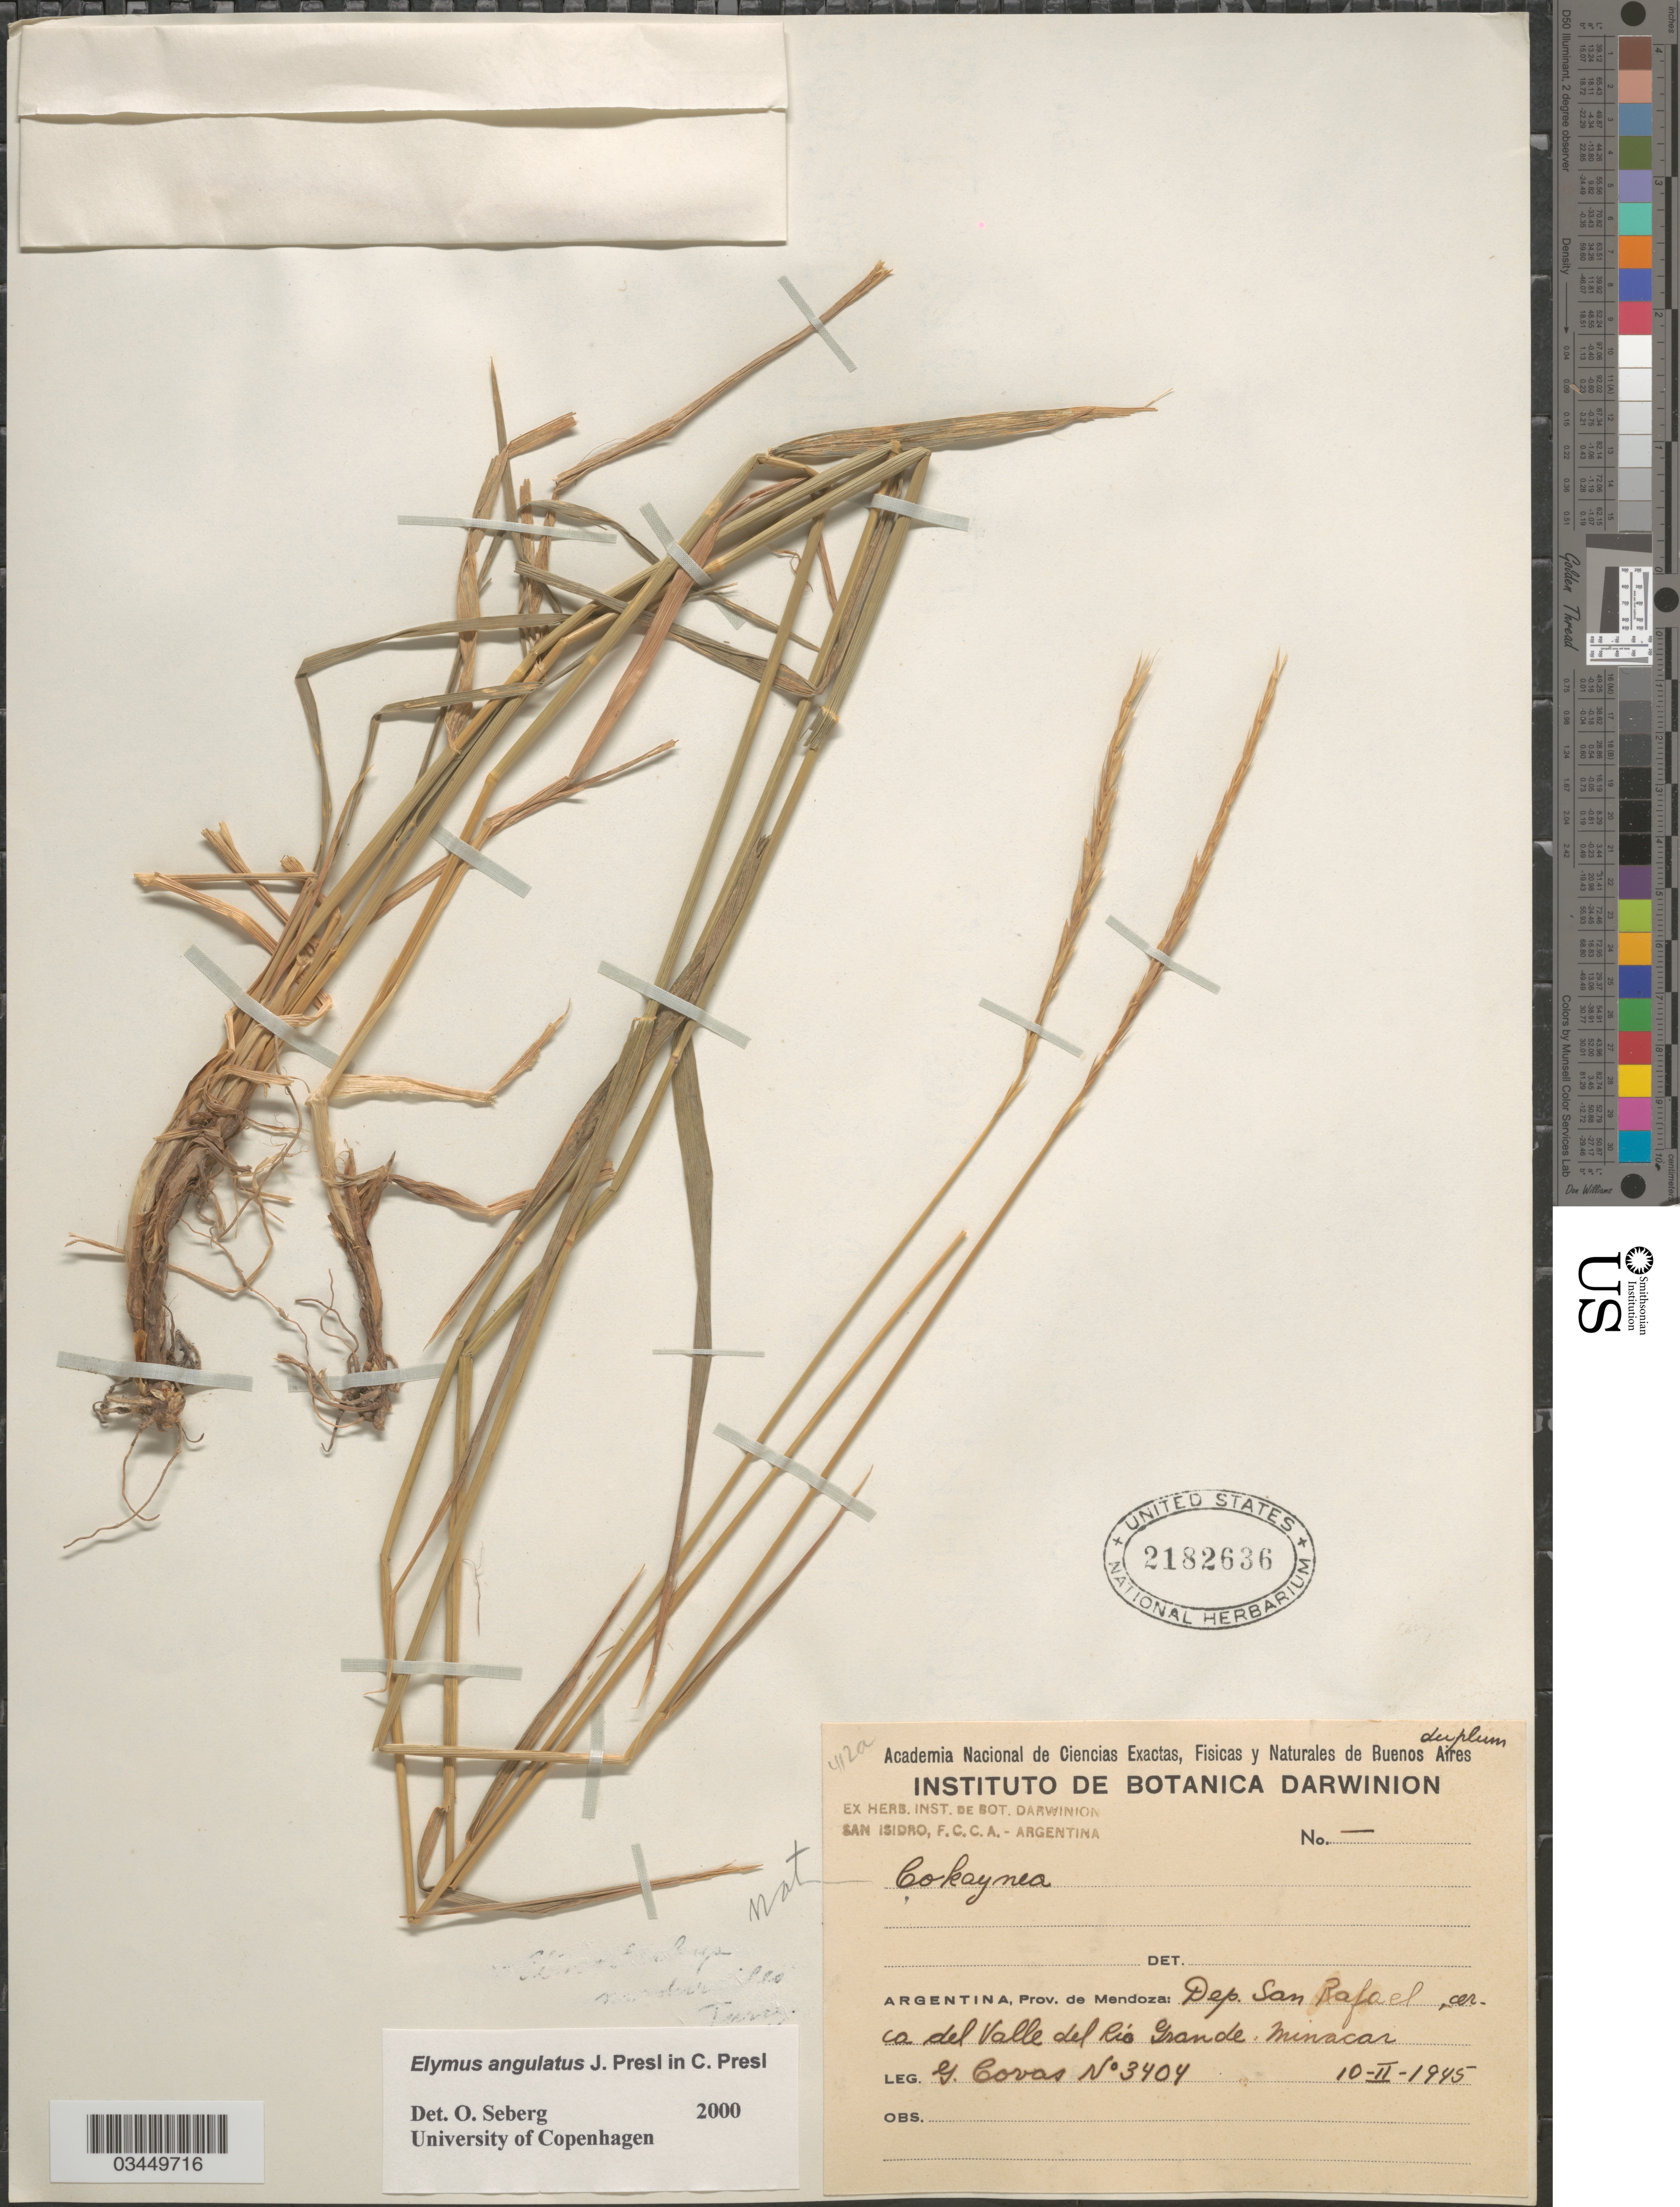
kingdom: Plantae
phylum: Tracheophyta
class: Liliopsida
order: Poales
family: Poaceae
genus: Elymus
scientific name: Elymus angulatus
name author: J. Presl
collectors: G. Covas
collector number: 3404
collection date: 1945-02-10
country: Argentina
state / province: Mendoza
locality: Dep. San Rafael, cerca del Valle del Río Grande. Minacar.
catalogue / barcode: US 2182636